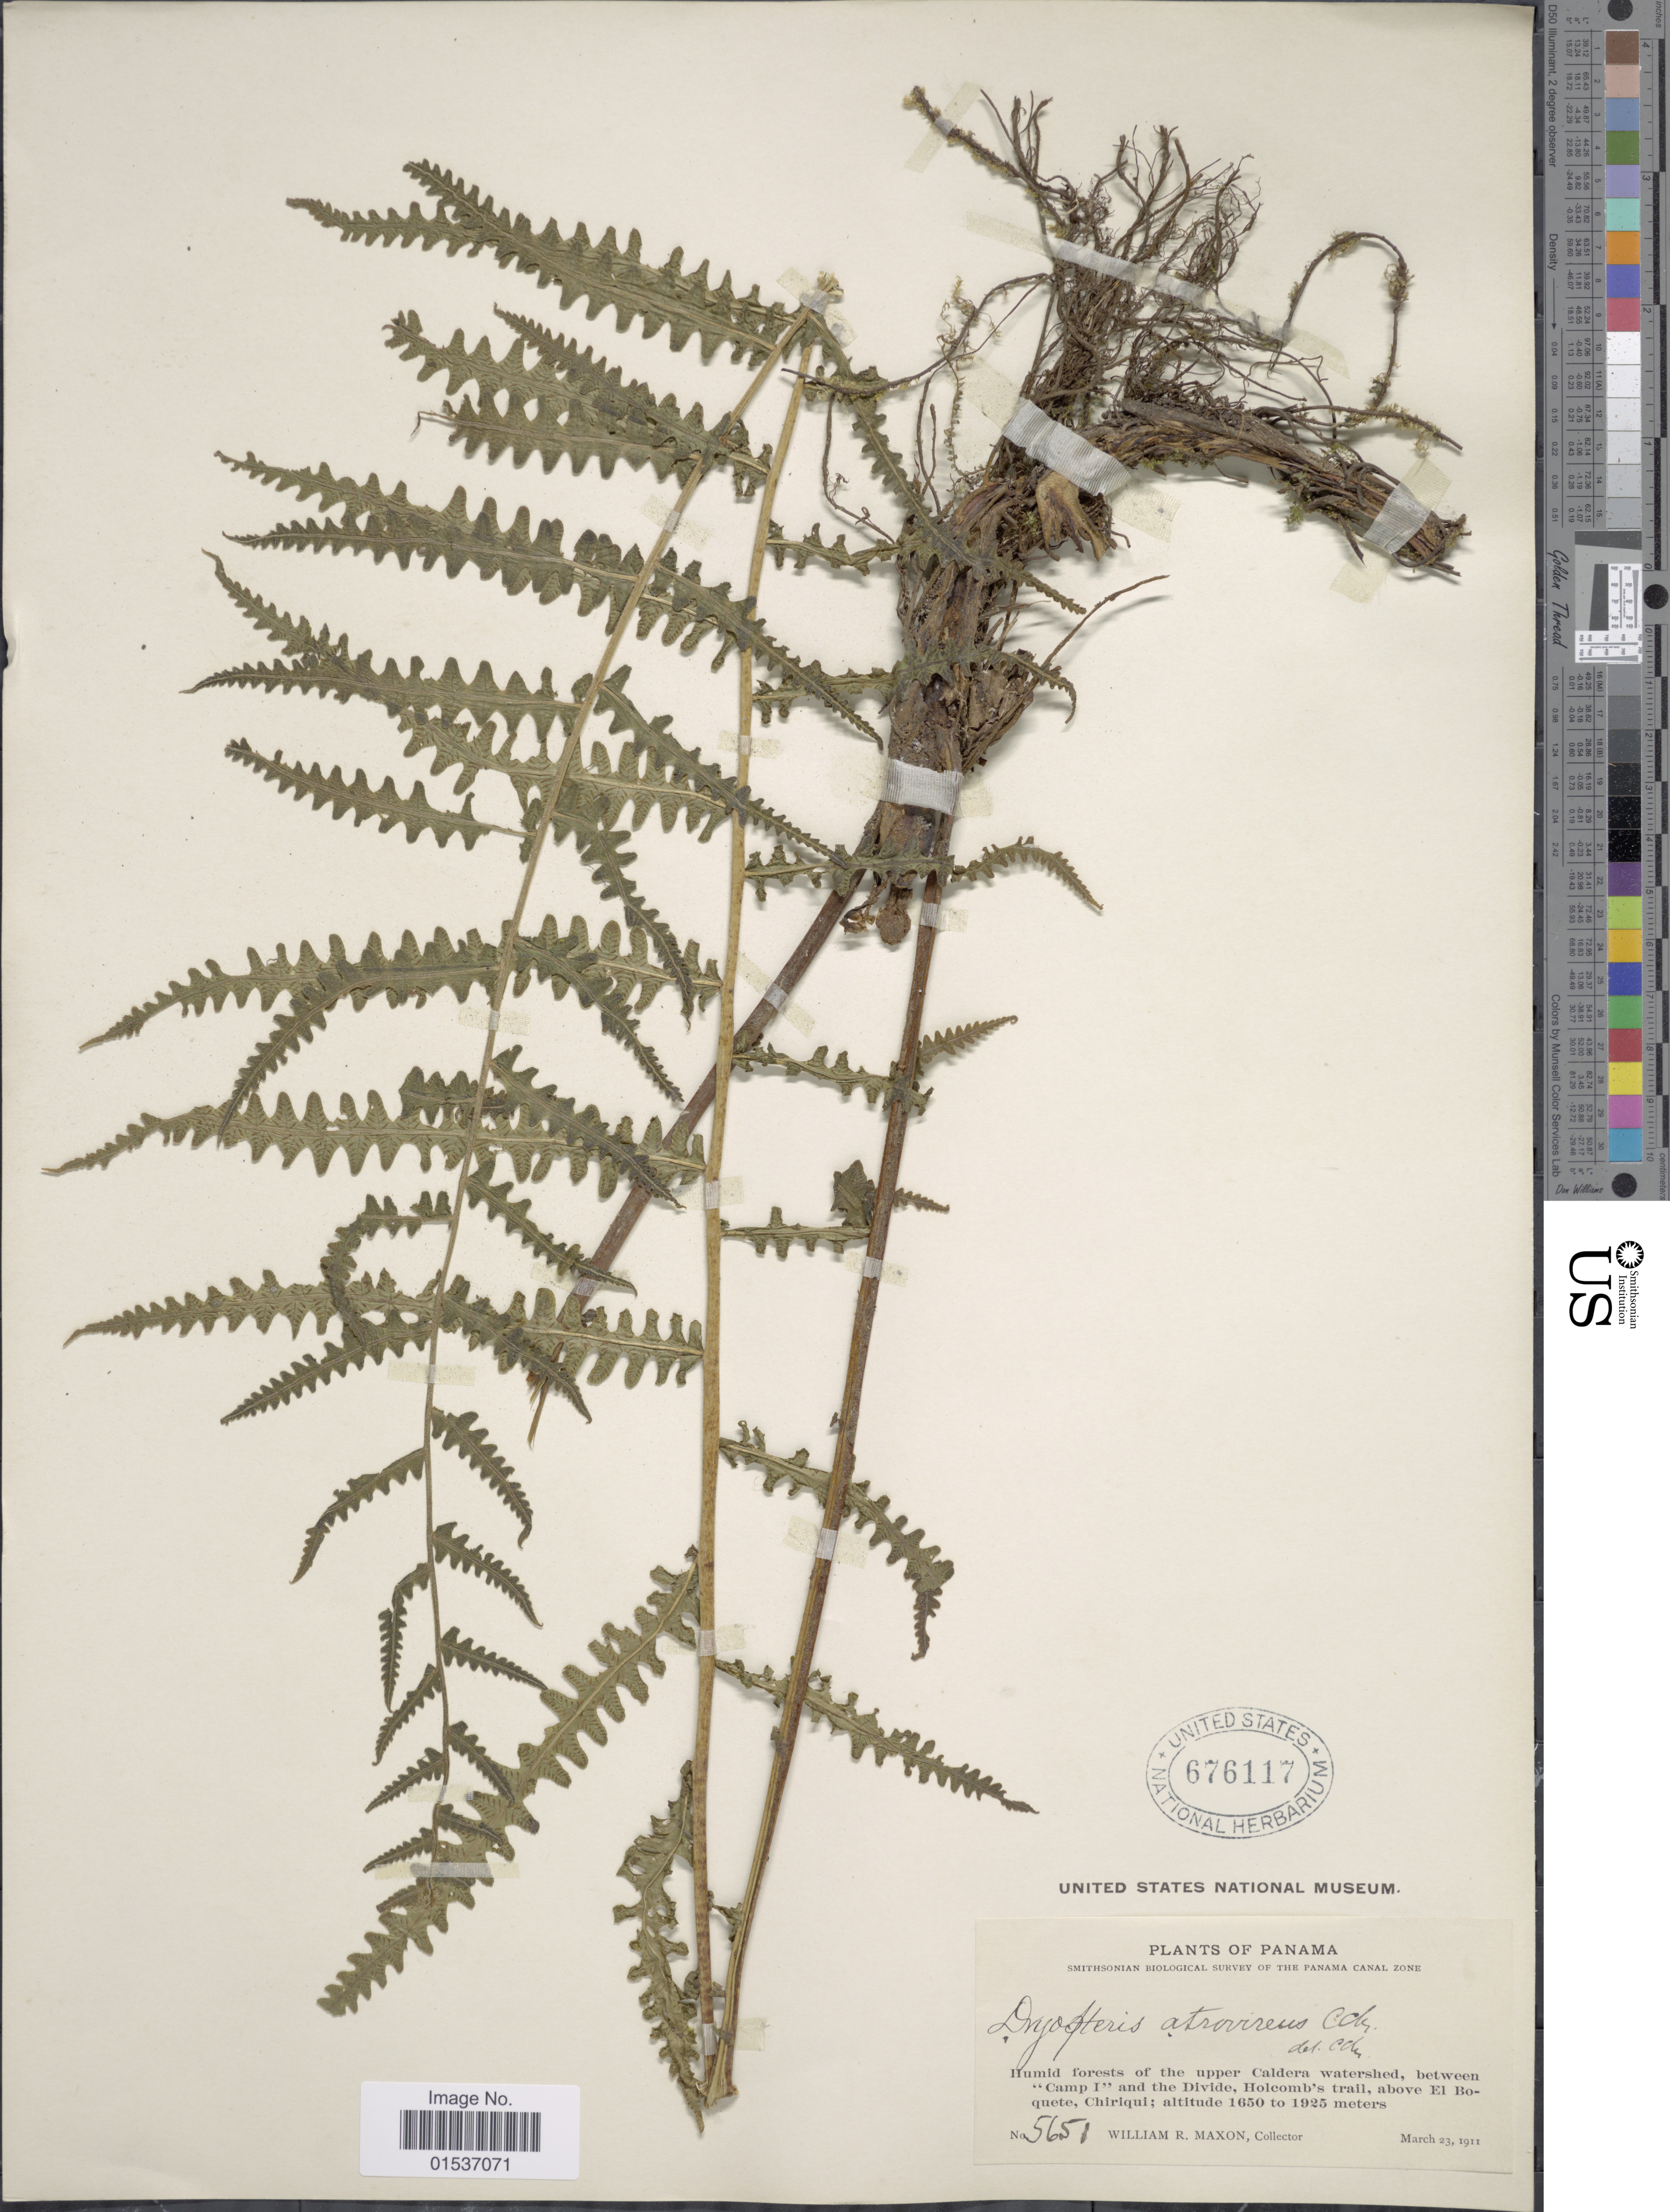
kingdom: Plantae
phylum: Tracheophyta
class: Polypodiopsida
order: Polypodiales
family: Thelypteridaceae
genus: Thelypteris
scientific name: Thelypteris atrovirens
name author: (C. Chr.) C.F. Reed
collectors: W. R. Maxon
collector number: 5651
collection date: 1911-03-23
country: Panama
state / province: Chiriqui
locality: Panama, Humid forests of the upper Caldera watershed, between "Camp I", and the Divide. Holcomb's trail, above El Boquete, Chiriqui.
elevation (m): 1650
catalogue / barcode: US 676117